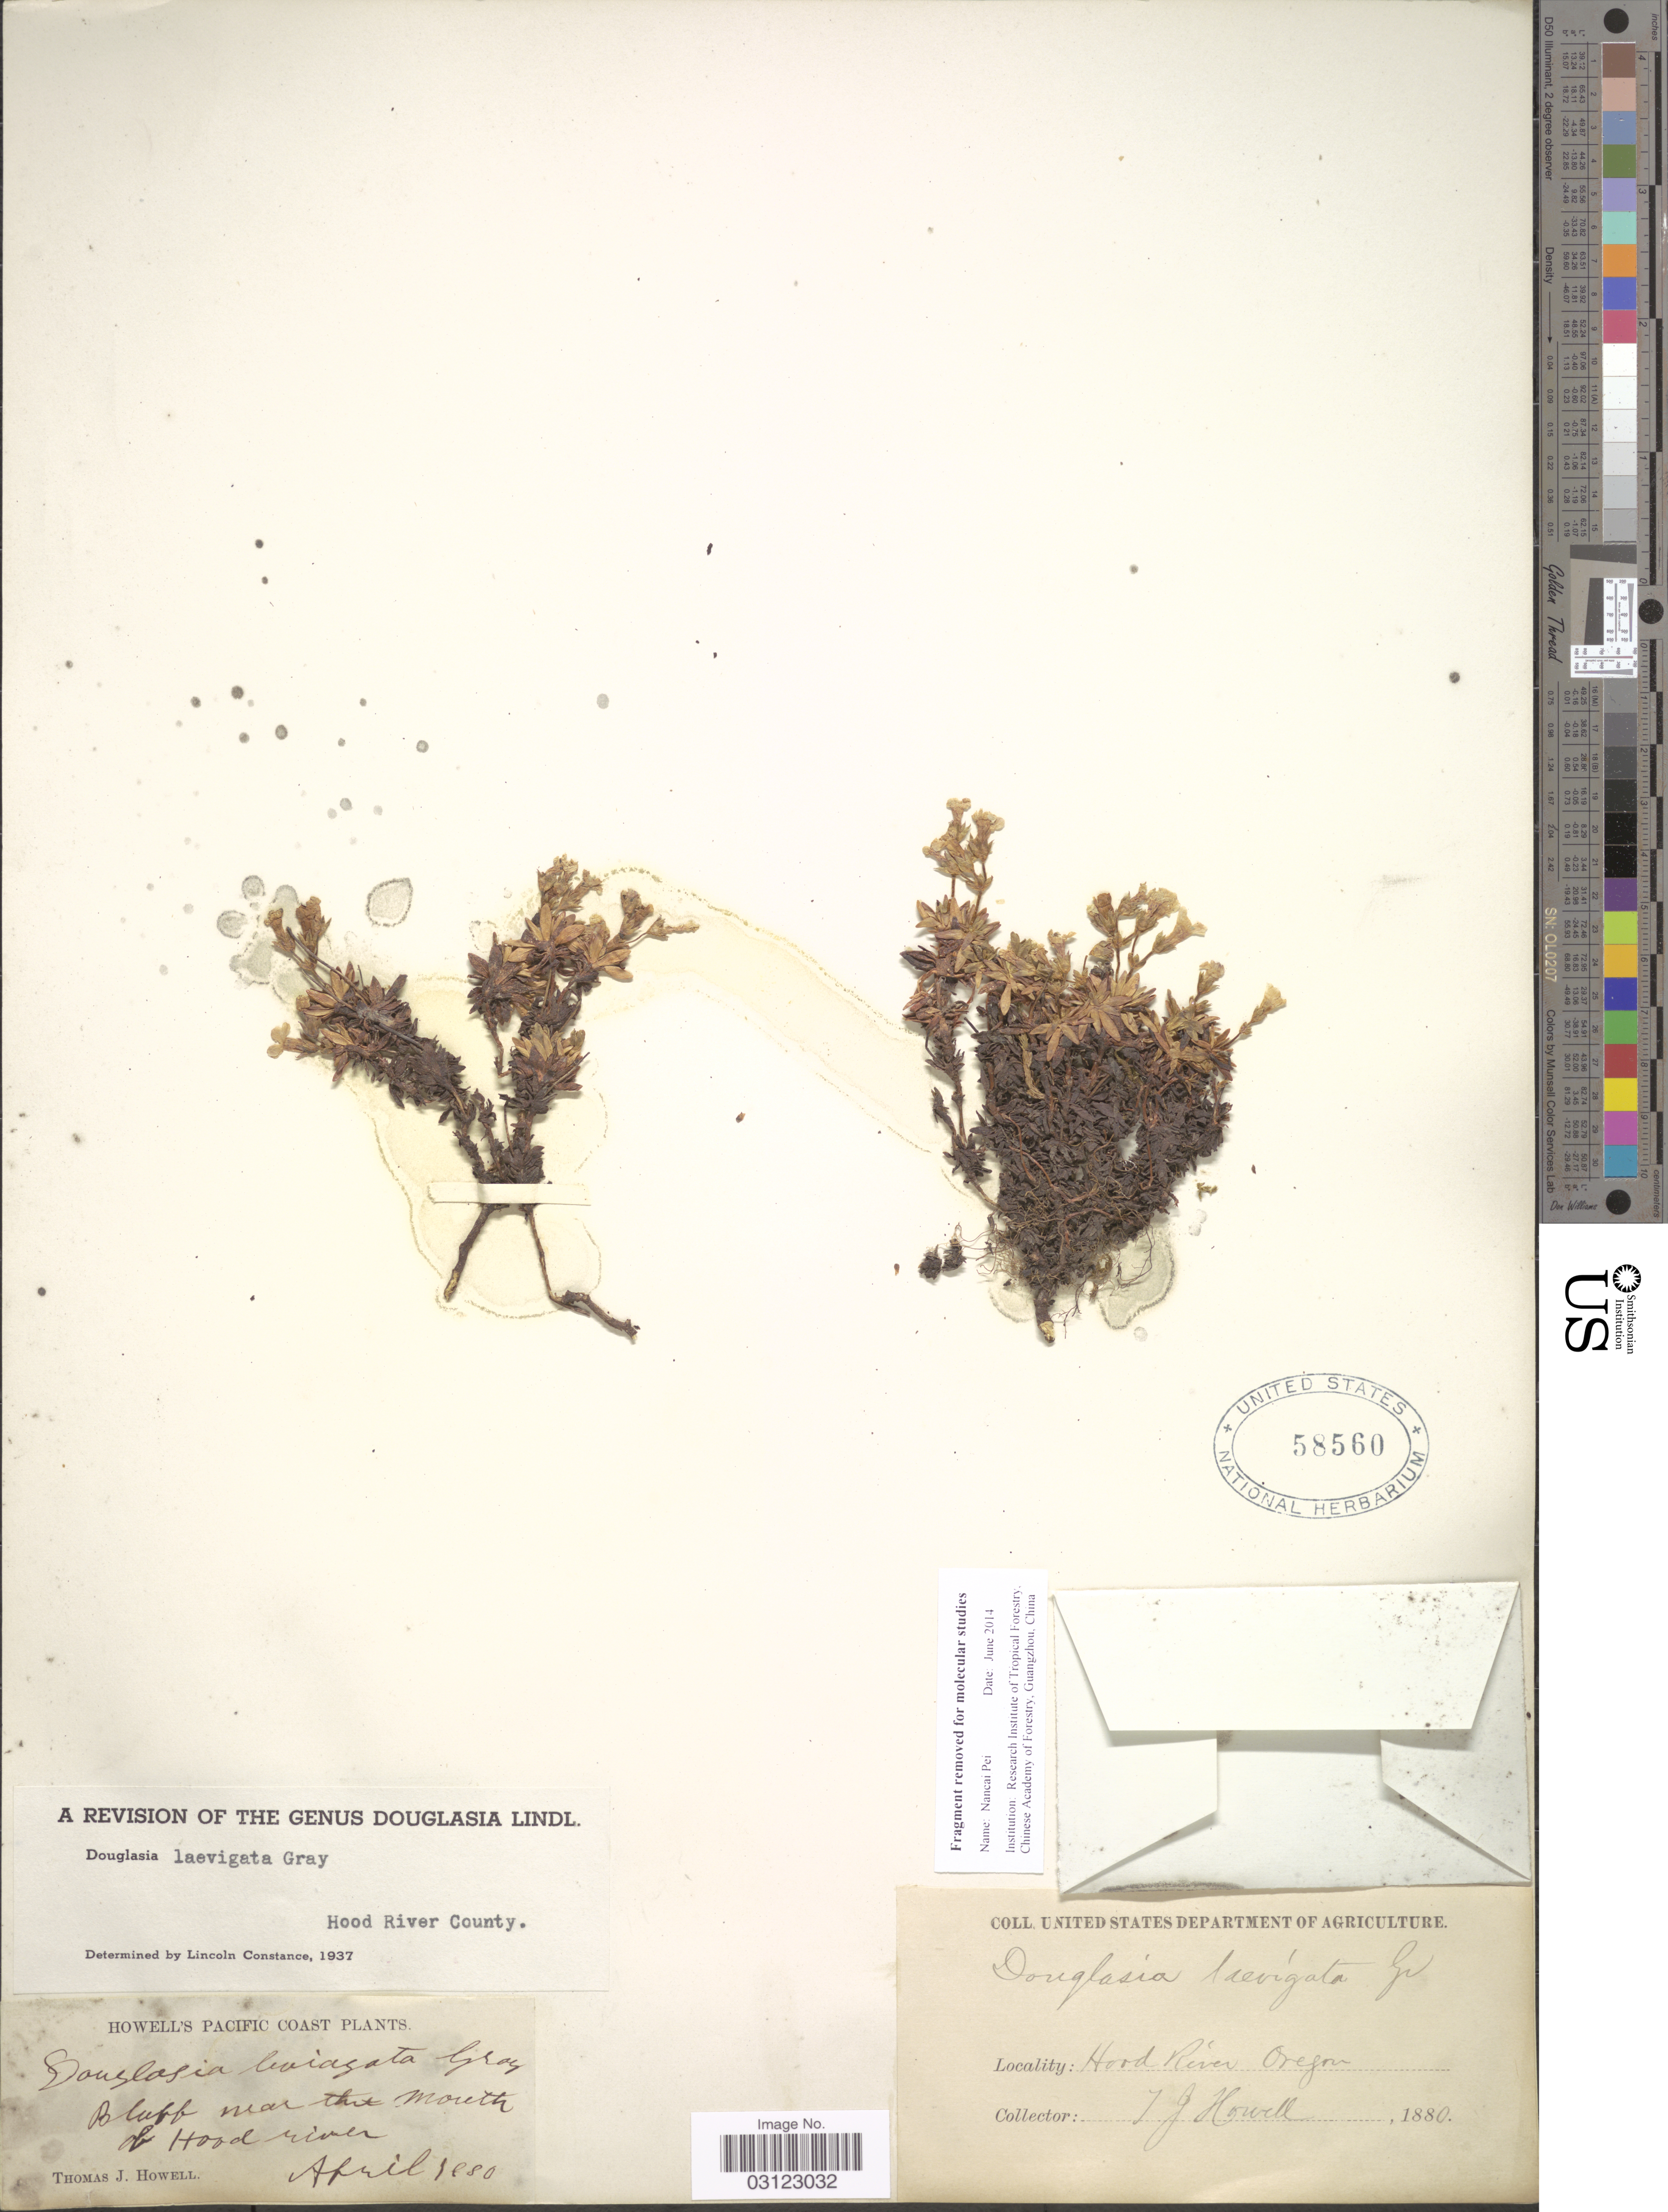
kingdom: Plantae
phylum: Tracheophyta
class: Magnoliopsida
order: Ericales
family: Primulaceae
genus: Douglasia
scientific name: Douglasia laevigata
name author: A. Gray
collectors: T. J. Howell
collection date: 1880-04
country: United States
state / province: Oregon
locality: Pacific Coast. Bluff near the mouth of Hood River. Hood River County. Hood River.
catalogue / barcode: US 58560